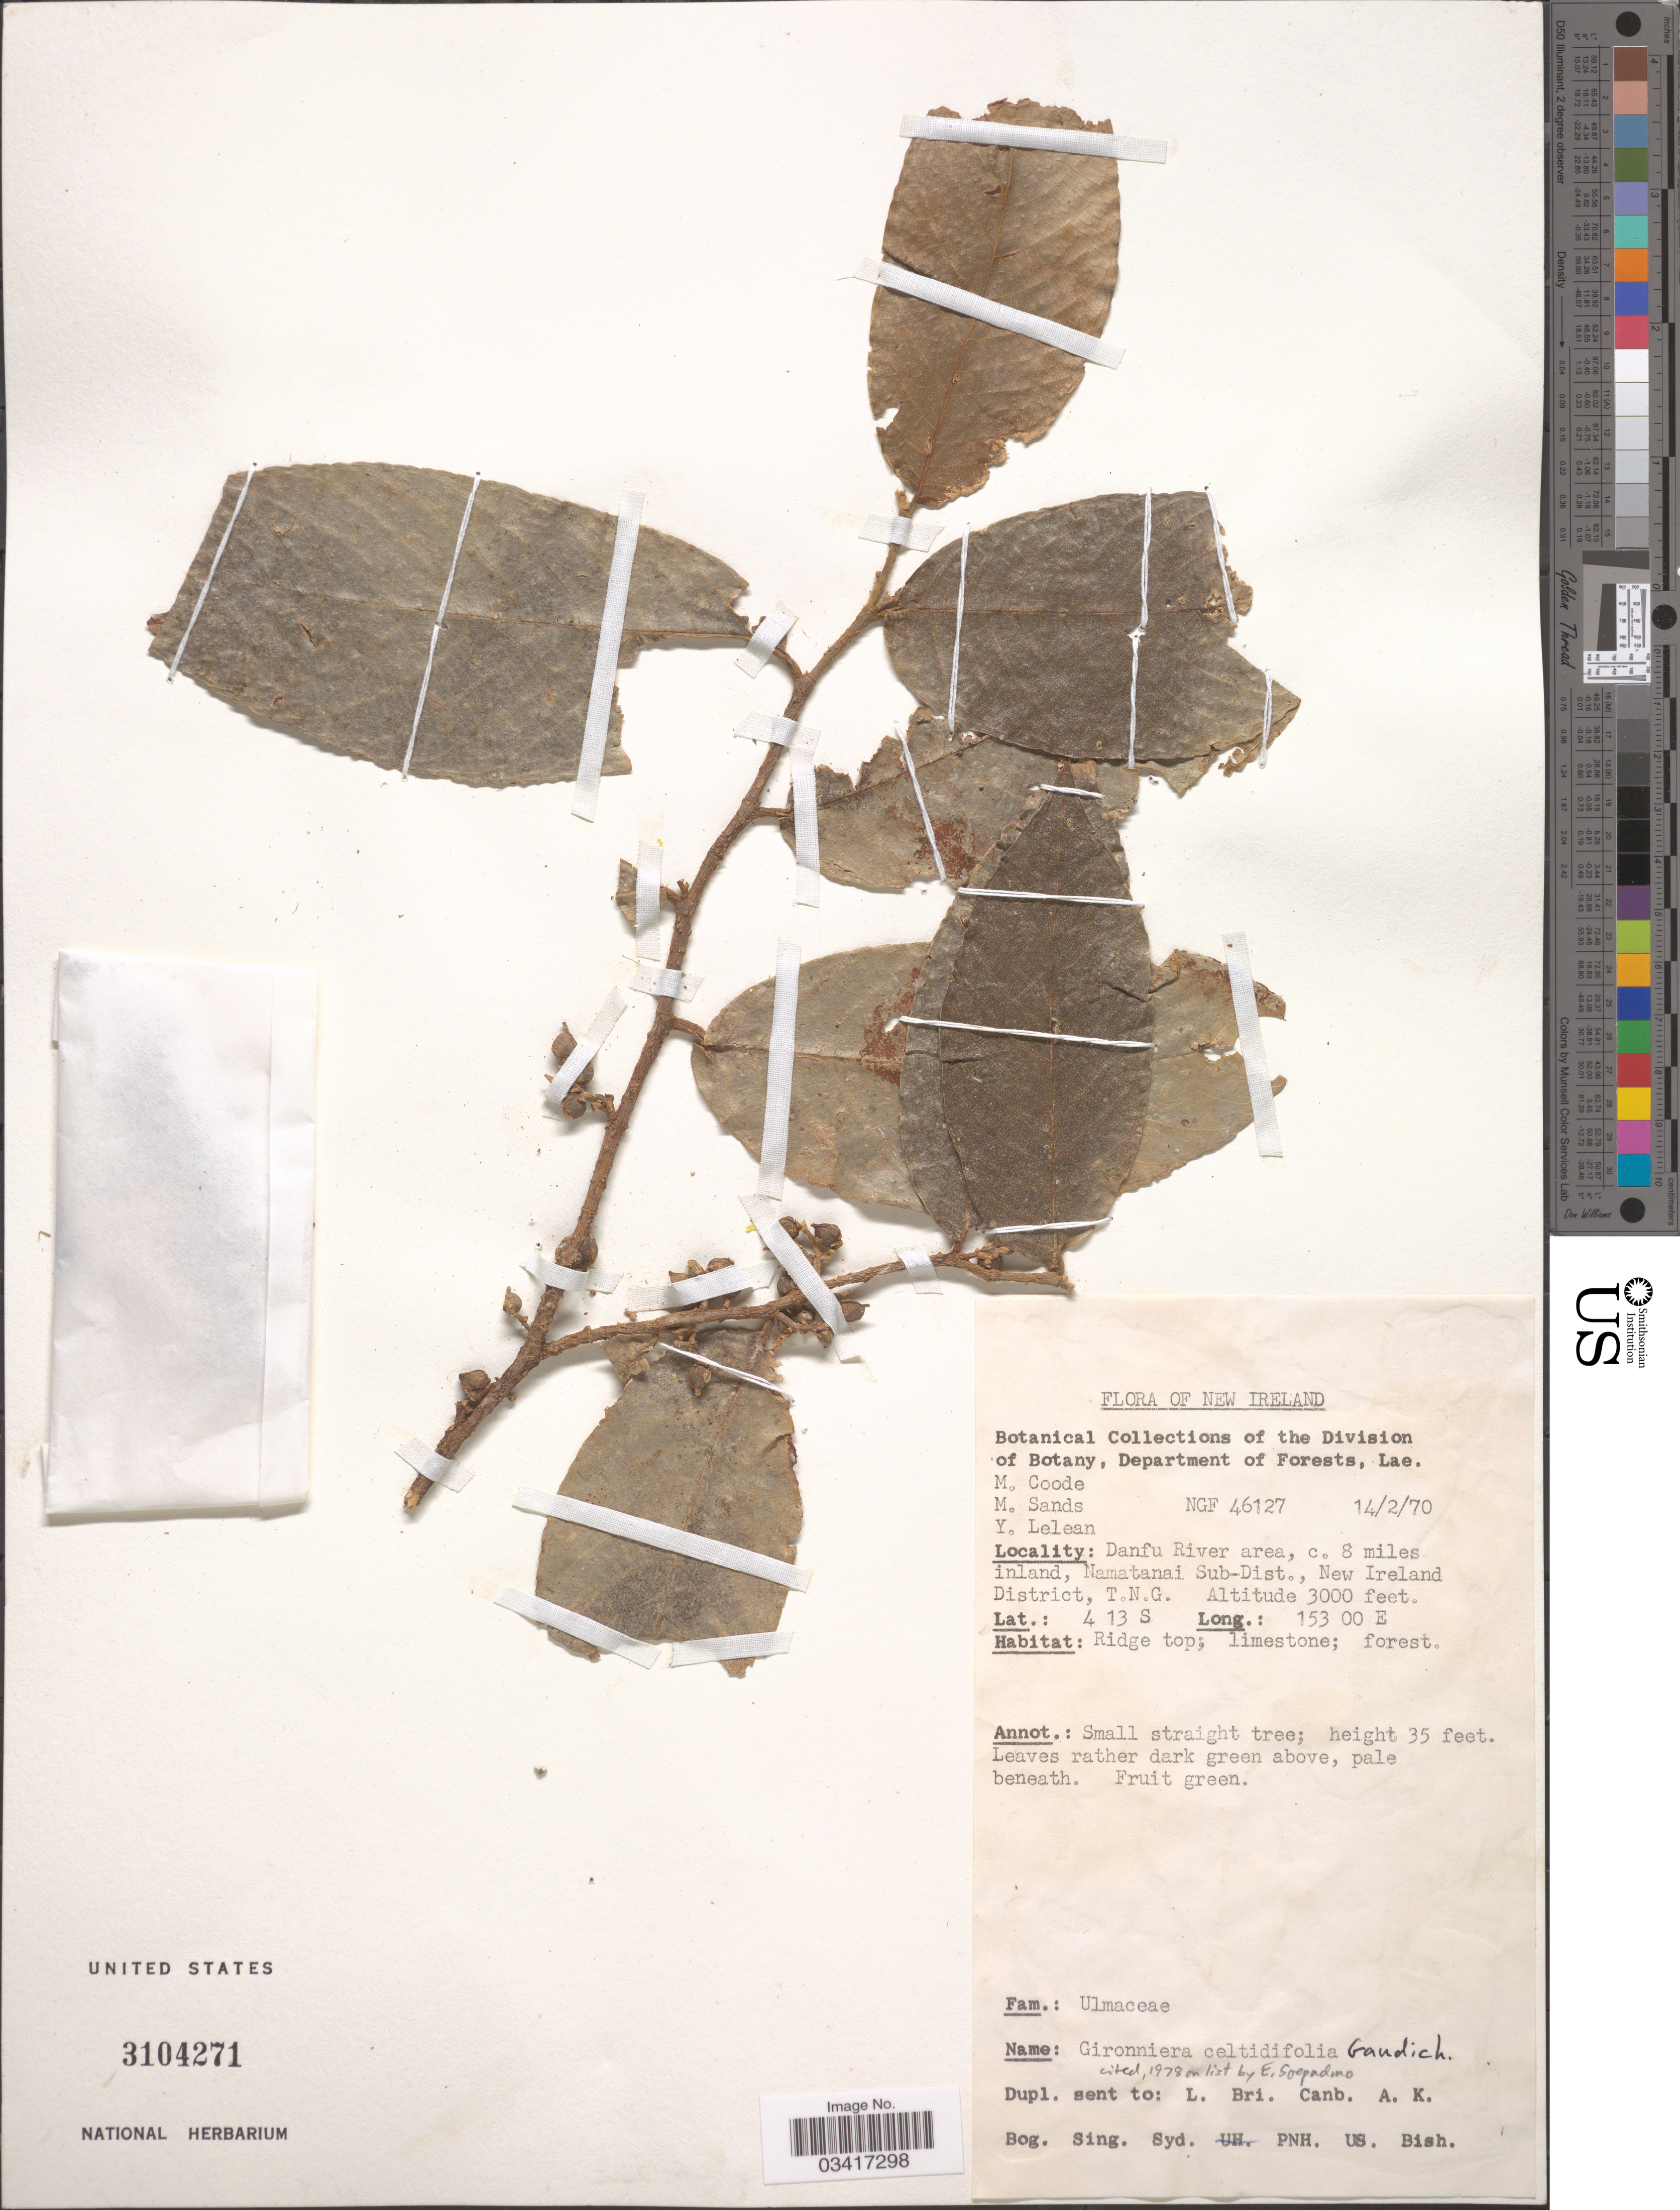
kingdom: Plantae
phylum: Tracheophyta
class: Magnoliopsida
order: Rosales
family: Cannabaceae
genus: Gironniera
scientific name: Gironniera celtidifolia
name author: Gaudich.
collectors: M. Coode, M. Sands & Y. Lelean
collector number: NGF46127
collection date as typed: Transcribed d/m/y: 14/2/70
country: Papua New Guinea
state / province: New Ireland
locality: Danfu River area, c. 8 miles inland, Namatanai Sub-Dist., New Ireland District, T.N.G.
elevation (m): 914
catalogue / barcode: US 3104271